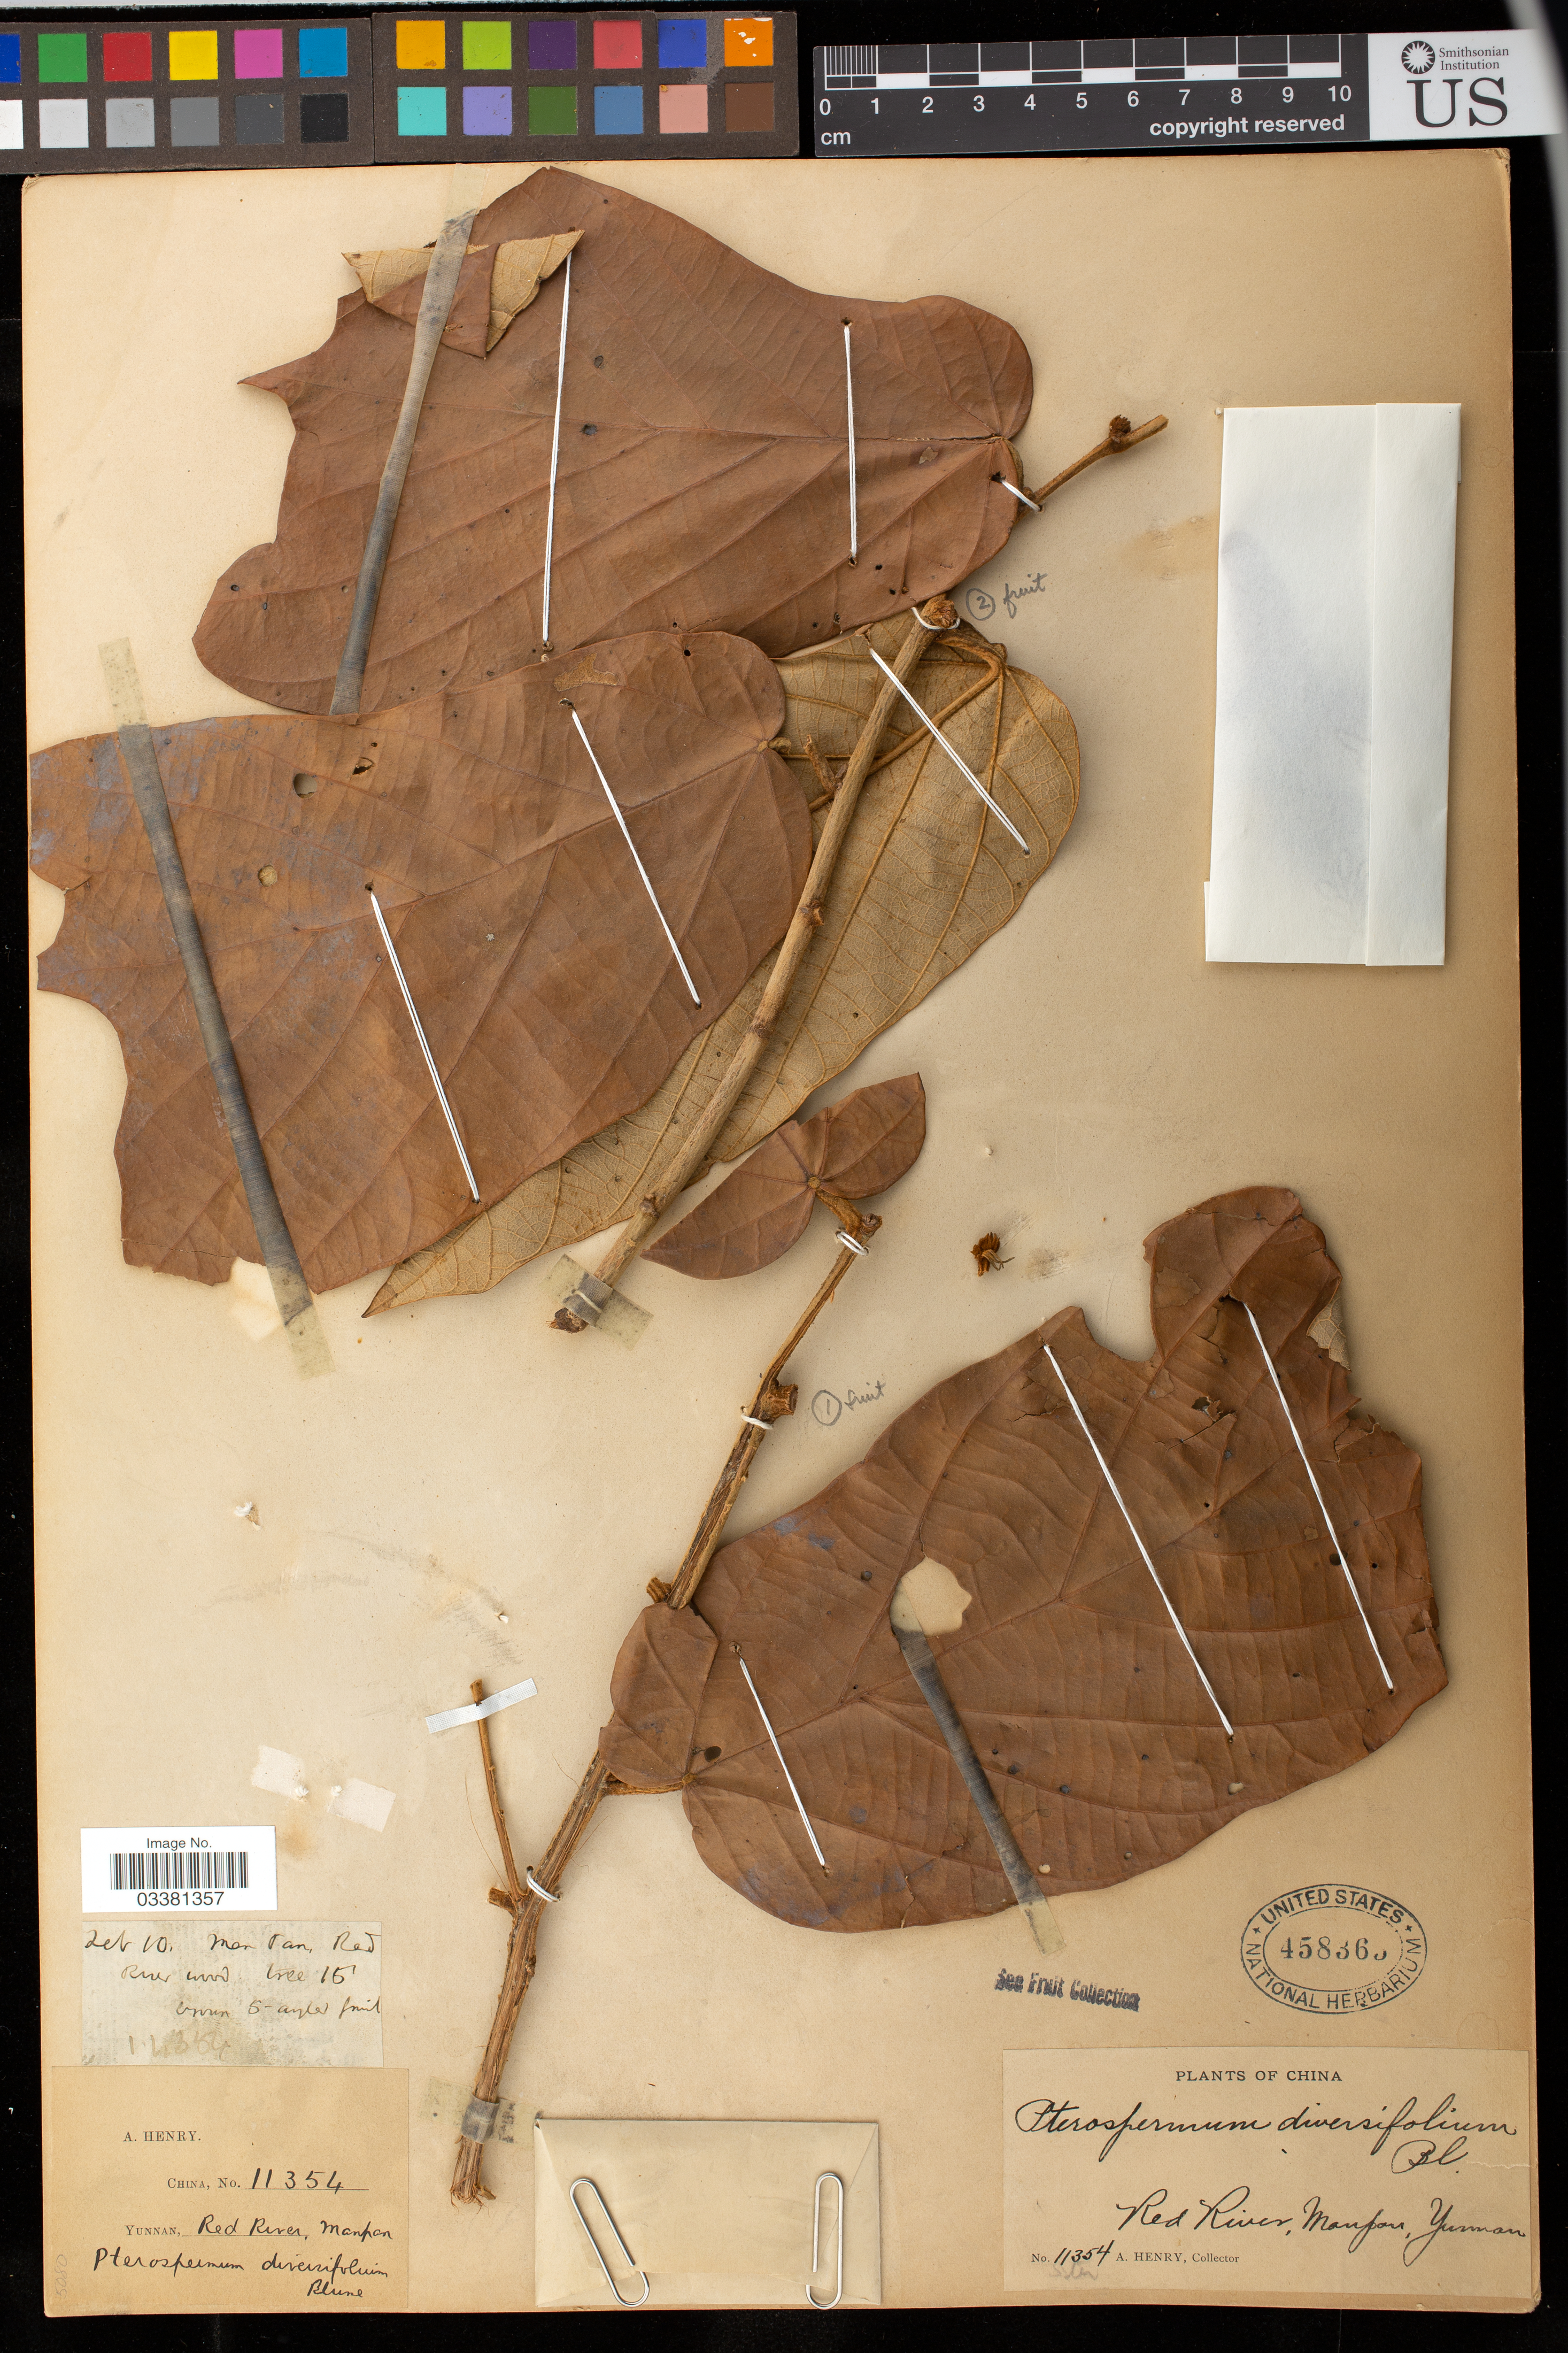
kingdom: Plantae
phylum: Tracheophyta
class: Magnoliopsida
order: Malvales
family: Malvaceae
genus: Pterospermum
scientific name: Pterospermum diversifolium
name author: Blume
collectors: A. Henry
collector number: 11354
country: China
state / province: Yunnan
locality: Red River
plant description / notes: USNH no. difficult to read